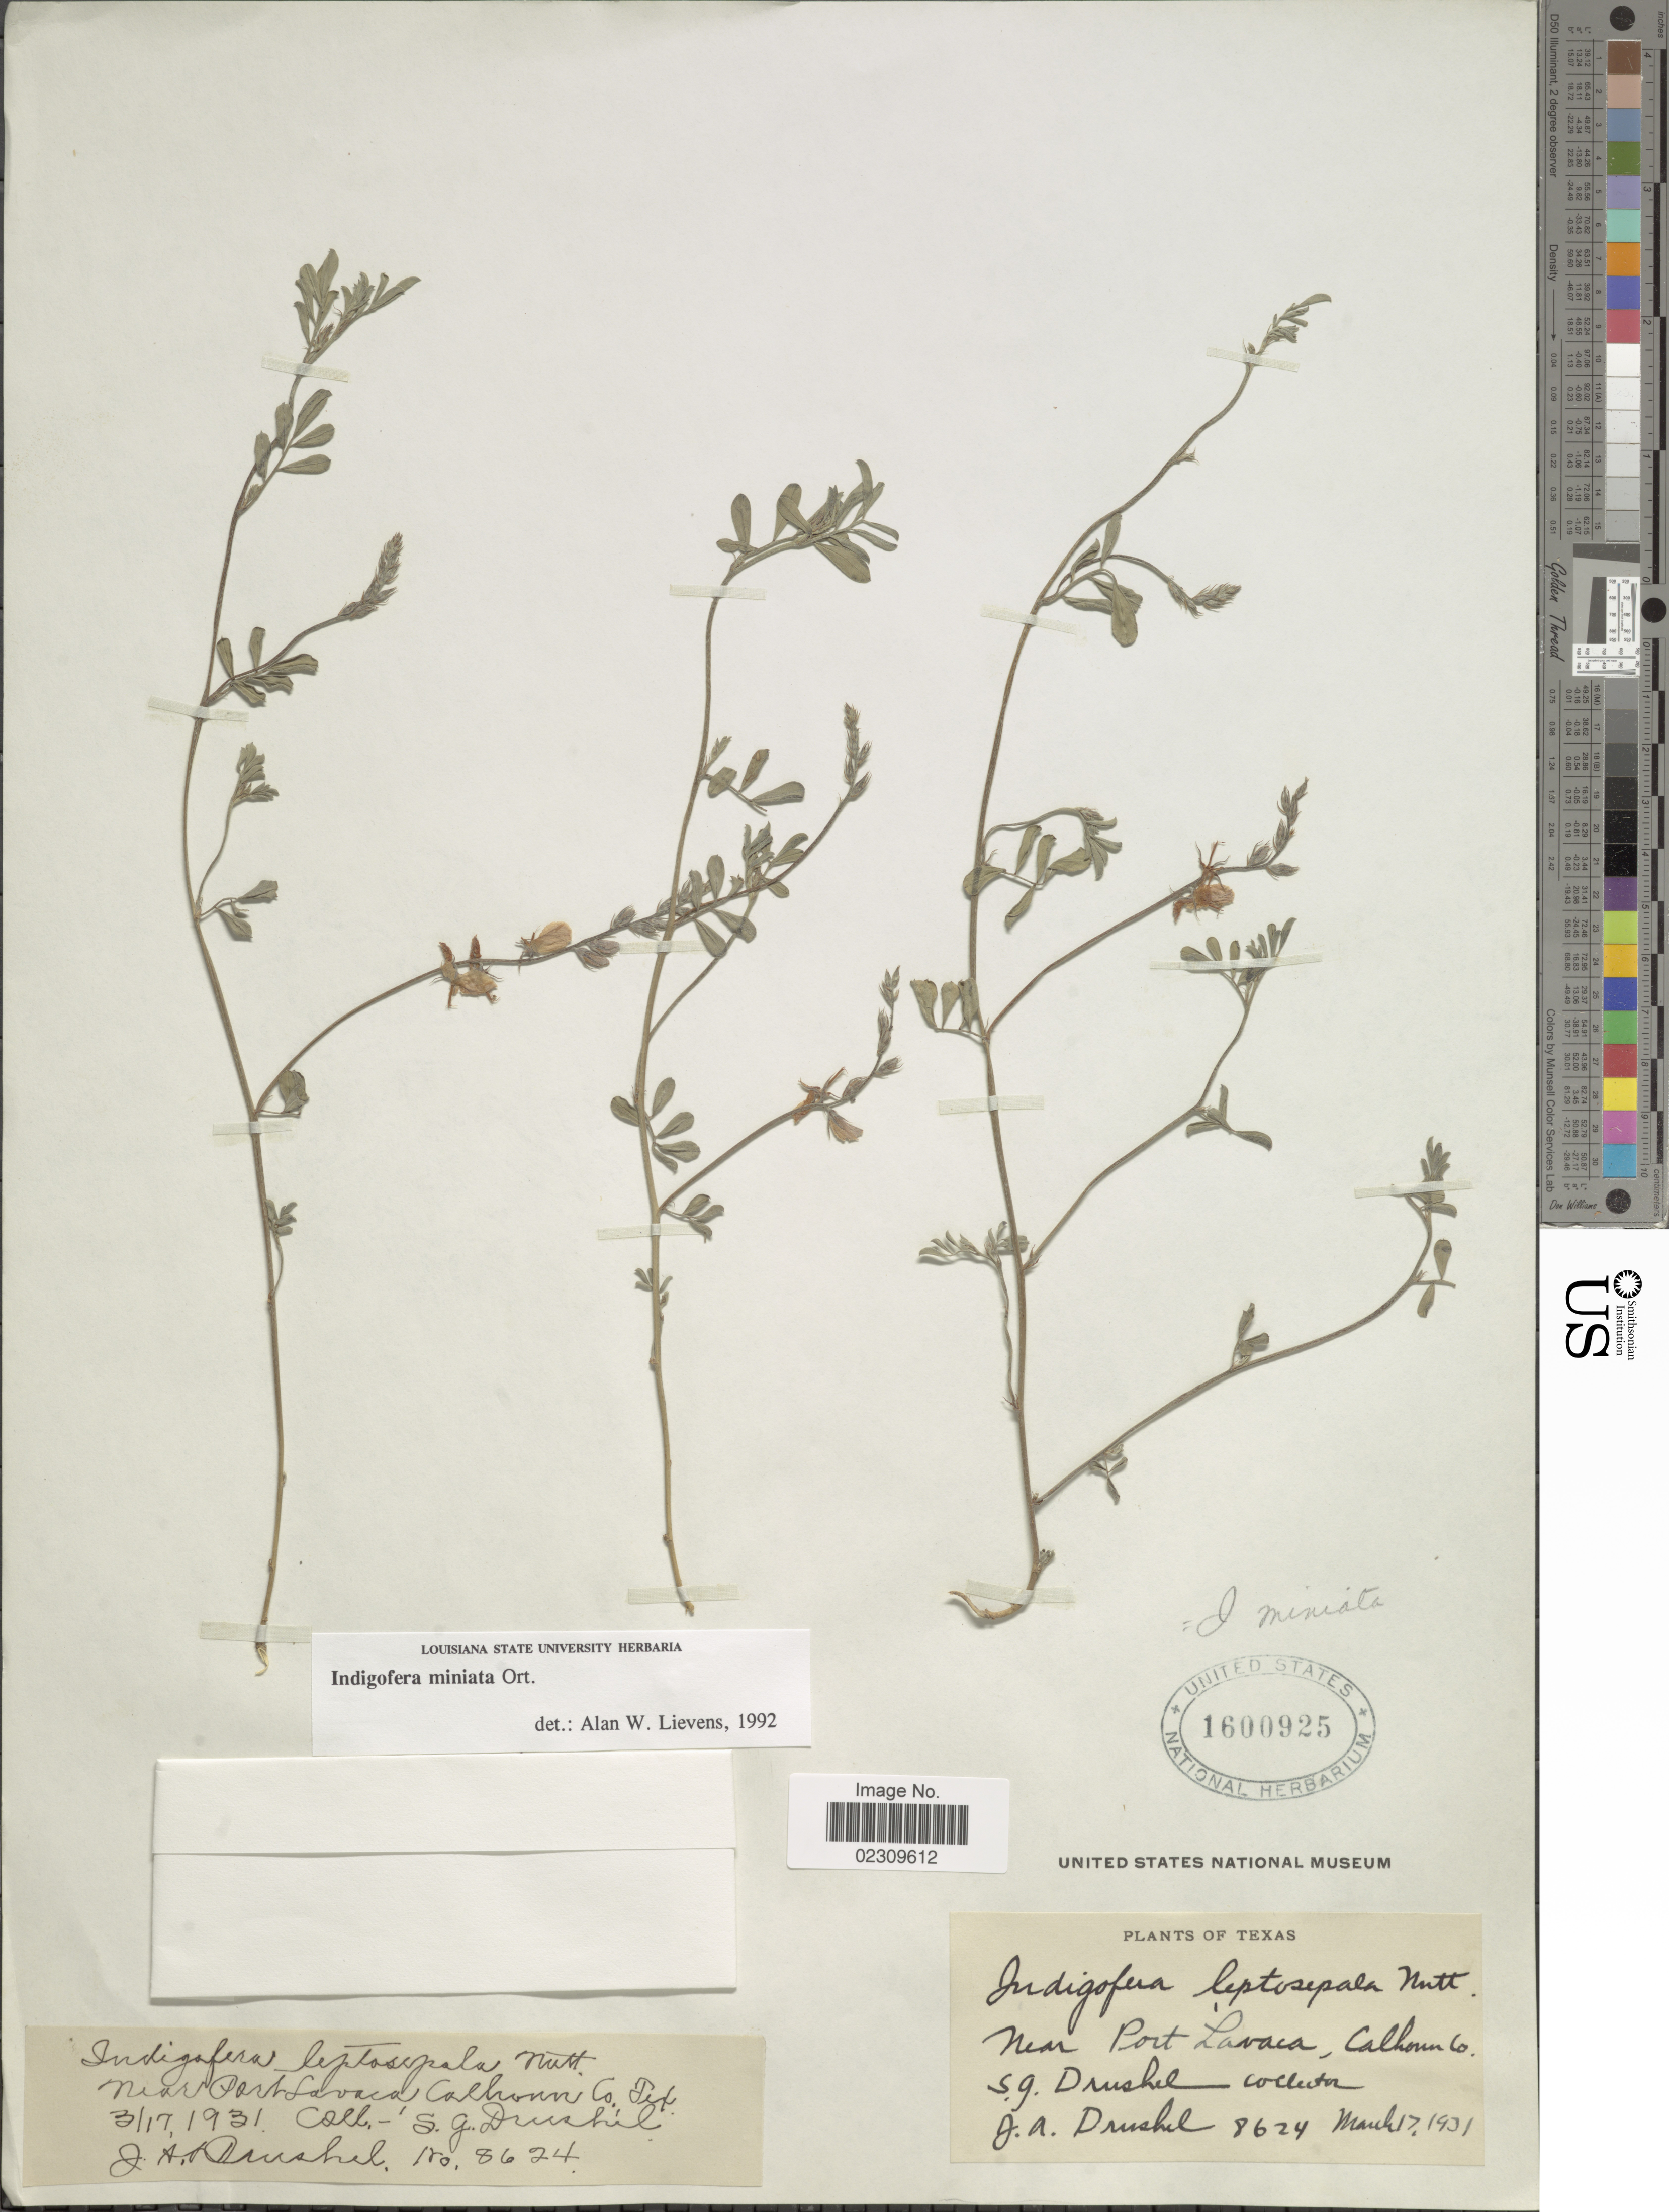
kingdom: Plantae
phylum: Tracheophyta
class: Magnoliopsida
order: Fabales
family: Fabaceae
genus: Indigofera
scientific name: Indigofera miniata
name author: Orteg.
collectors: S. Drushel & J. A. Drushel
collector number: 8624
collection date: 1931-03-17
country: United States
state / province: Texas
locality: Near Port Lavaca, Calhorm Co.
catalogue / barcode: US 1600925